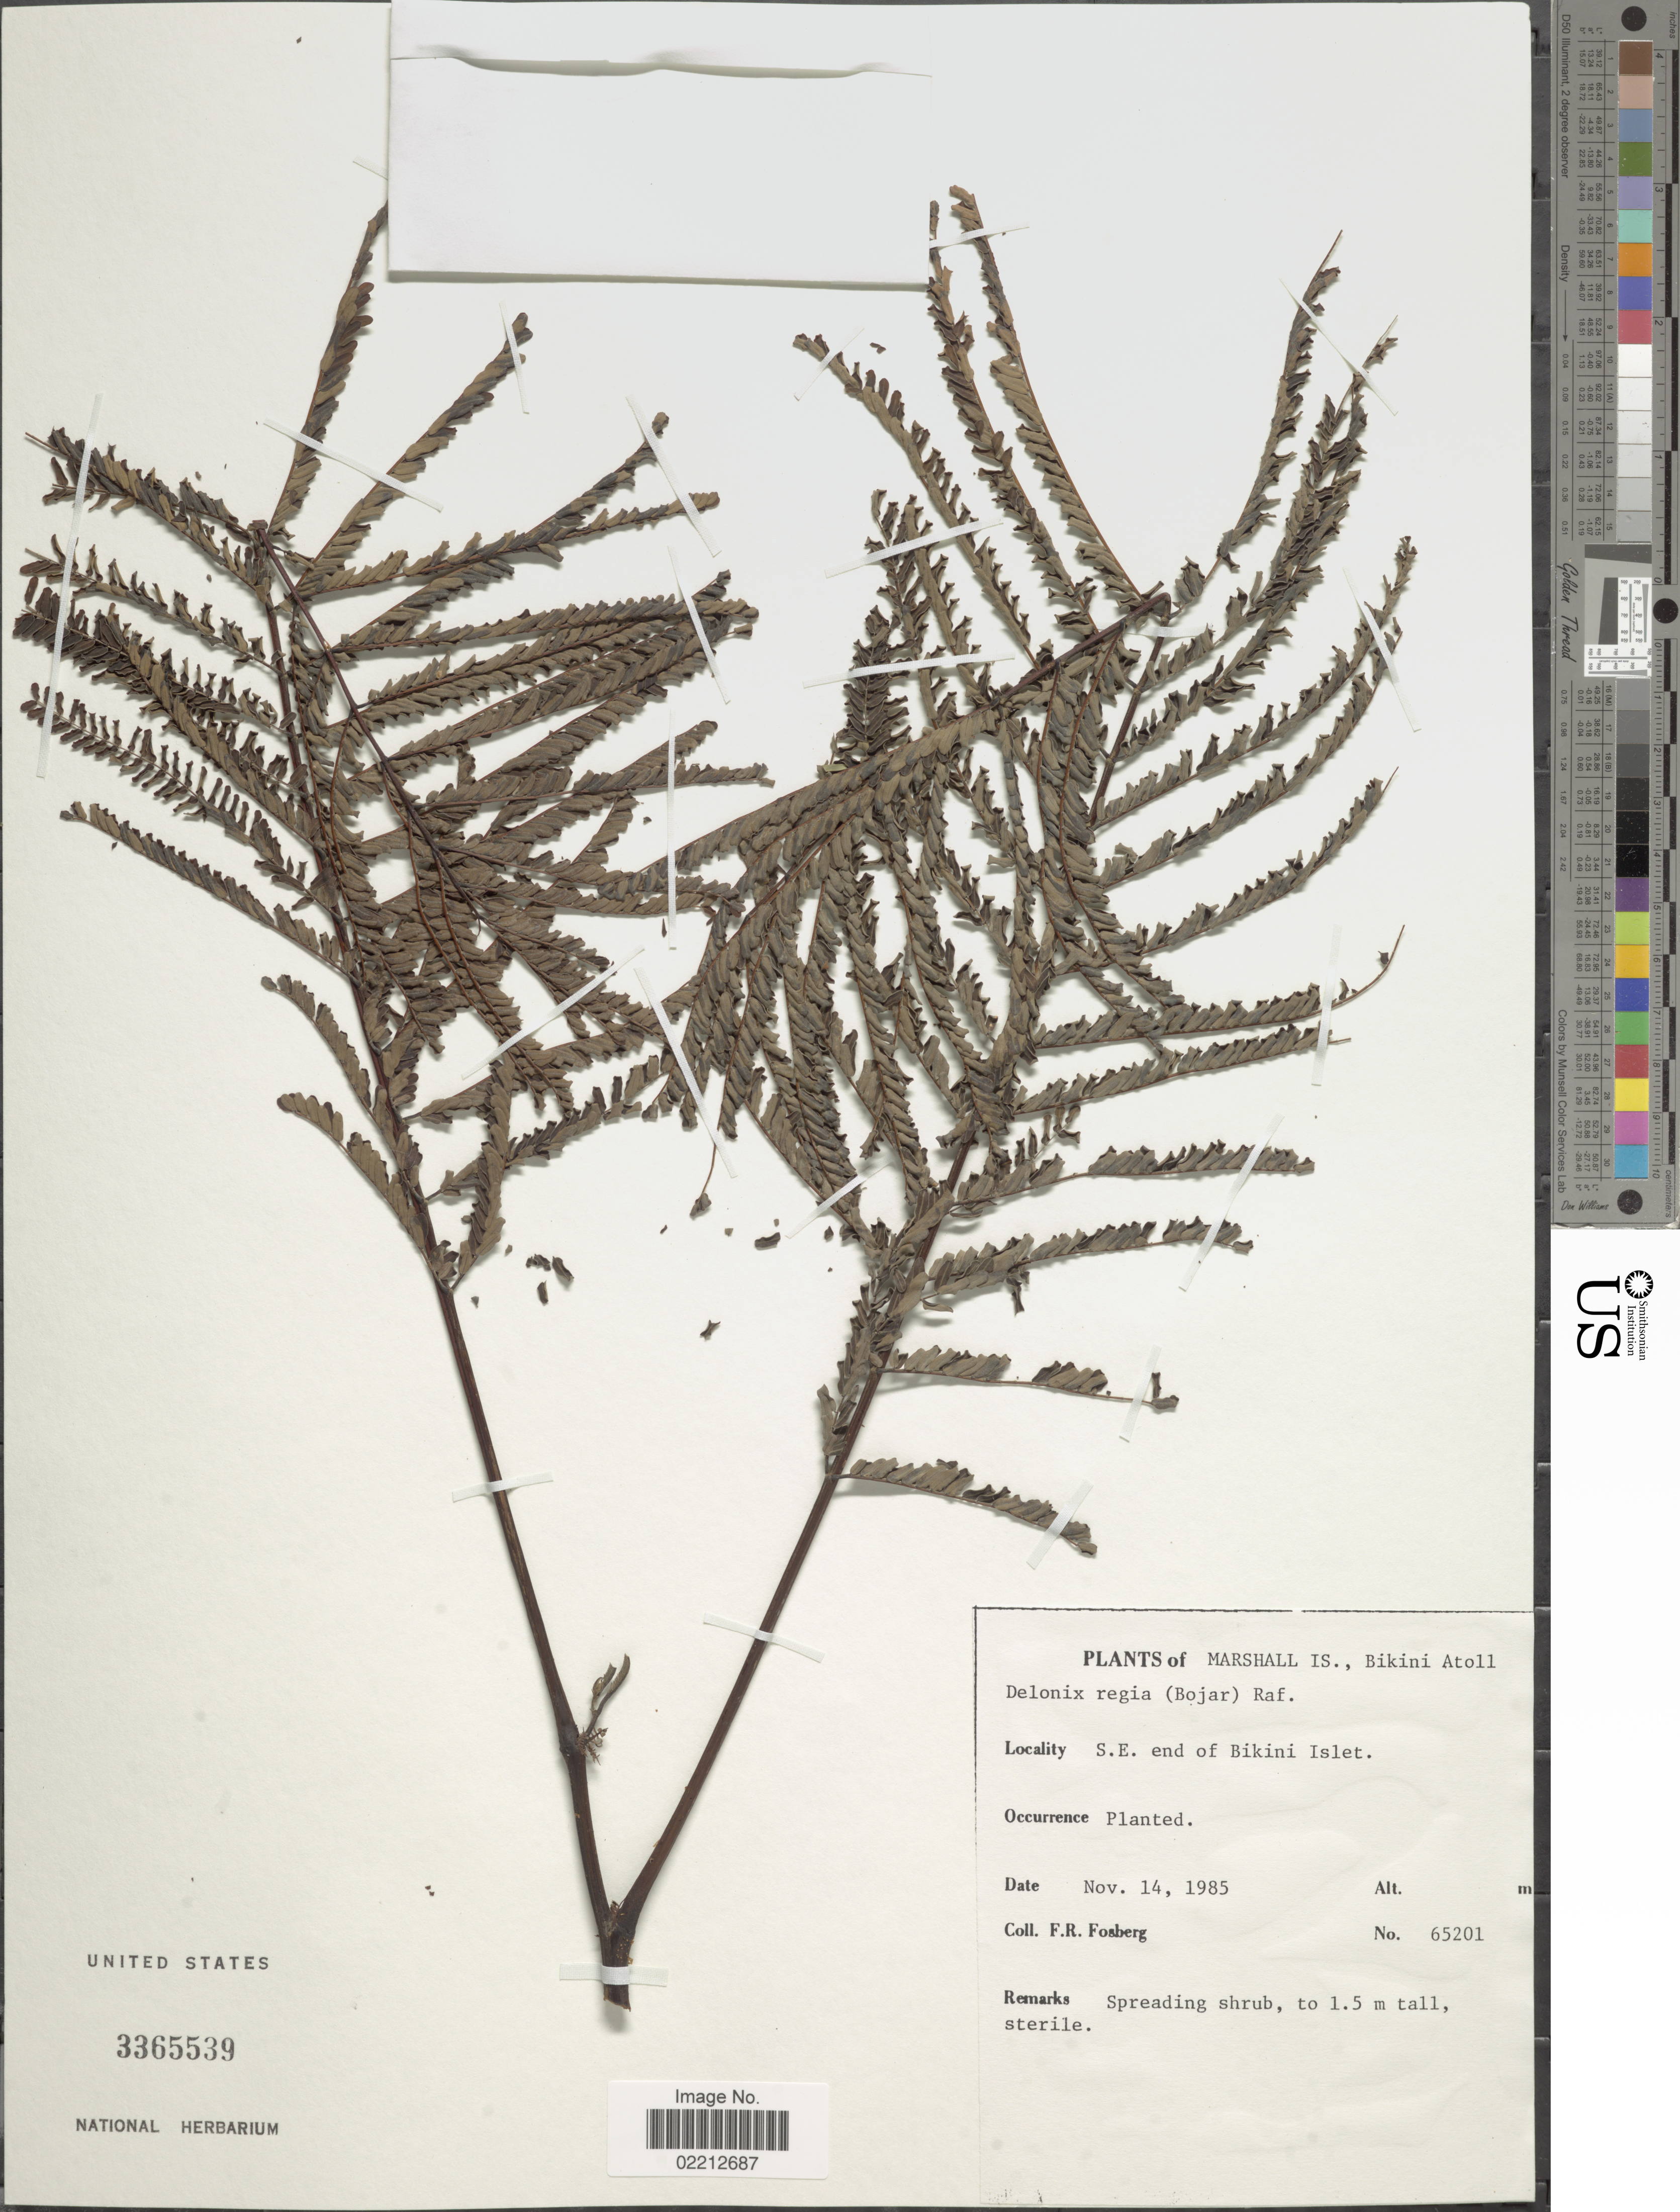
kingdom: Plantae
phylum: Tracheophyta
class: Magnoliopsida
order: Fabales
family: Fabaceae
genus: Delonix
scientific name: Delonix regia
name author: (Bojer ex Hook.) Raf.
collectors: F. R. Fosberg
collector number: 65201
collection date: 1985-11-14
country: Marshall Islands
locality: Marshall Is., Bikini Atoll, S.E. end of Bikini Islet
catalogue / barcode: US 3365539